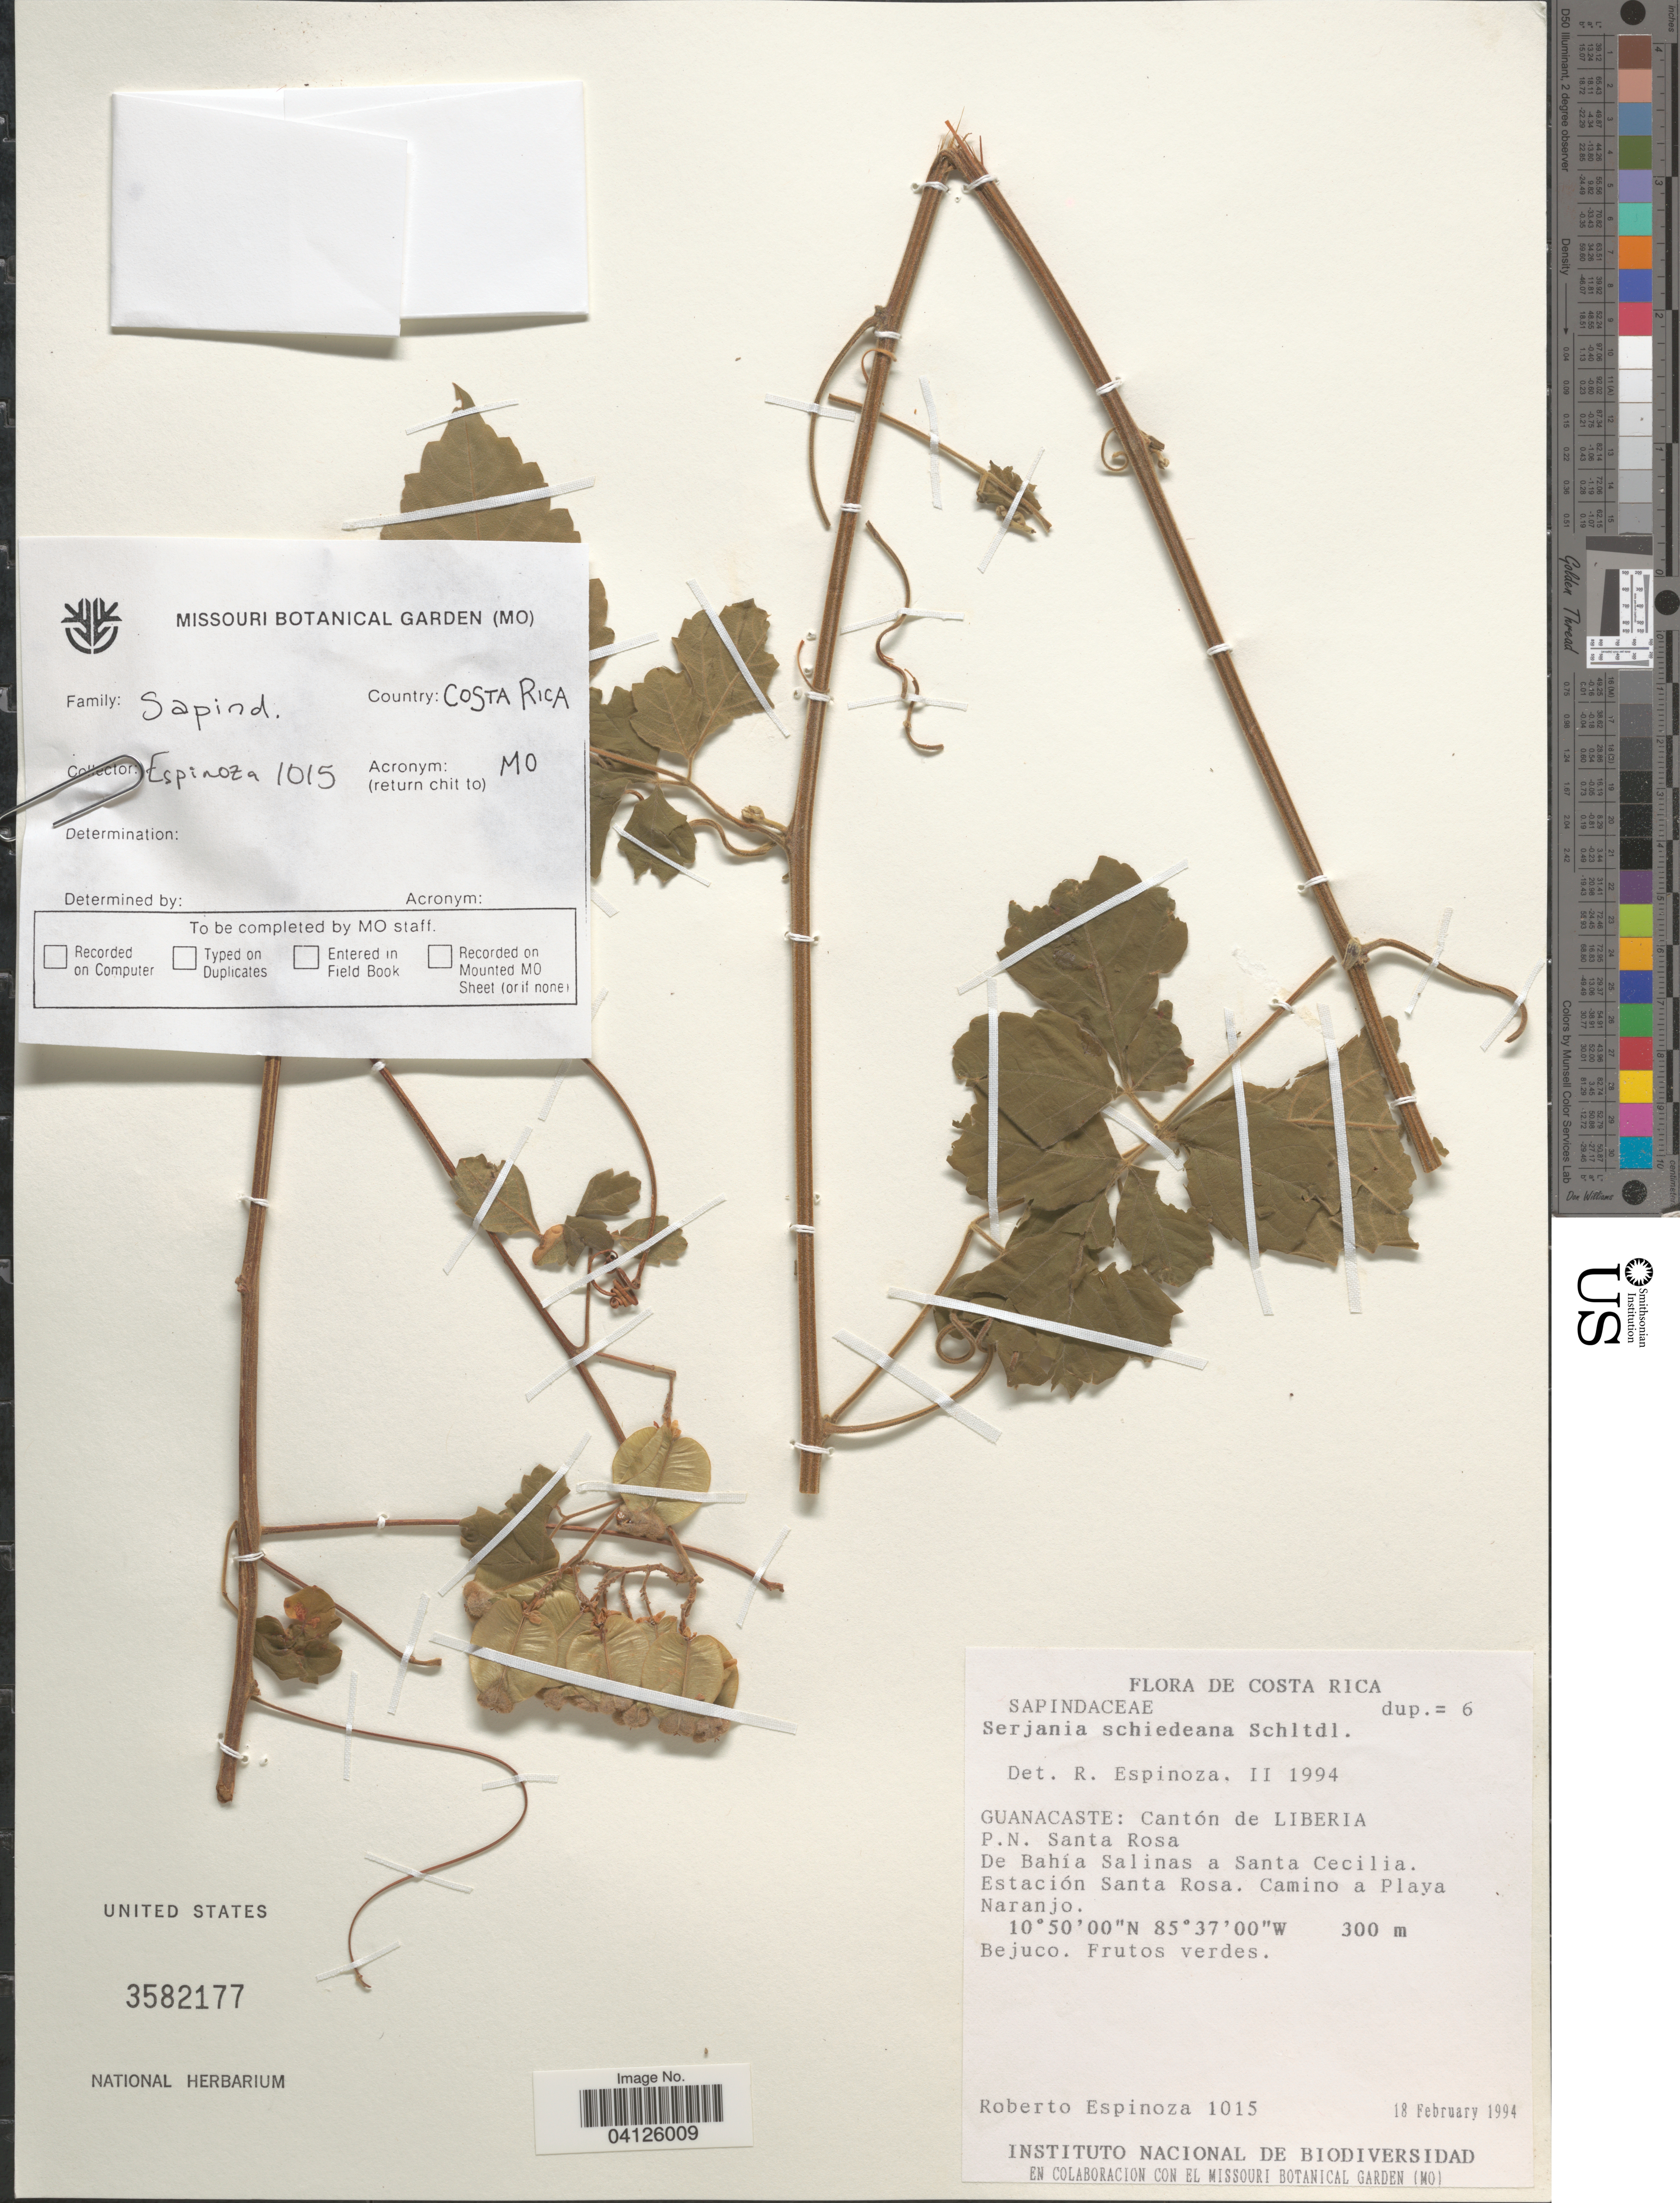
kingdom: Plantae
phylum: Tracheophyta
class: Magnoliopsida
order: Sapindales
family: Sapindaceae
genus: Serjania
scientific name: Serjania triquetra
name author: Radlk.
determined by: Acevedo-Rodriguez, P., (US), Smithsonian Institution - National Museum of Natural History (UNITED STATES)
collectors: R. Espinoza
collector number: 1015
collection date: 1994-02-18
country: Costa Rica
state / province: Guanacaste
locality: Cantón de Liberia. P. N. Santa Rosa. De Bahía Salinas a Santa Cecilia. Estación Santa Rosa. Camino a Playa Naranjo.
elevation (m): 300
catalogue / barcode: US 3582177